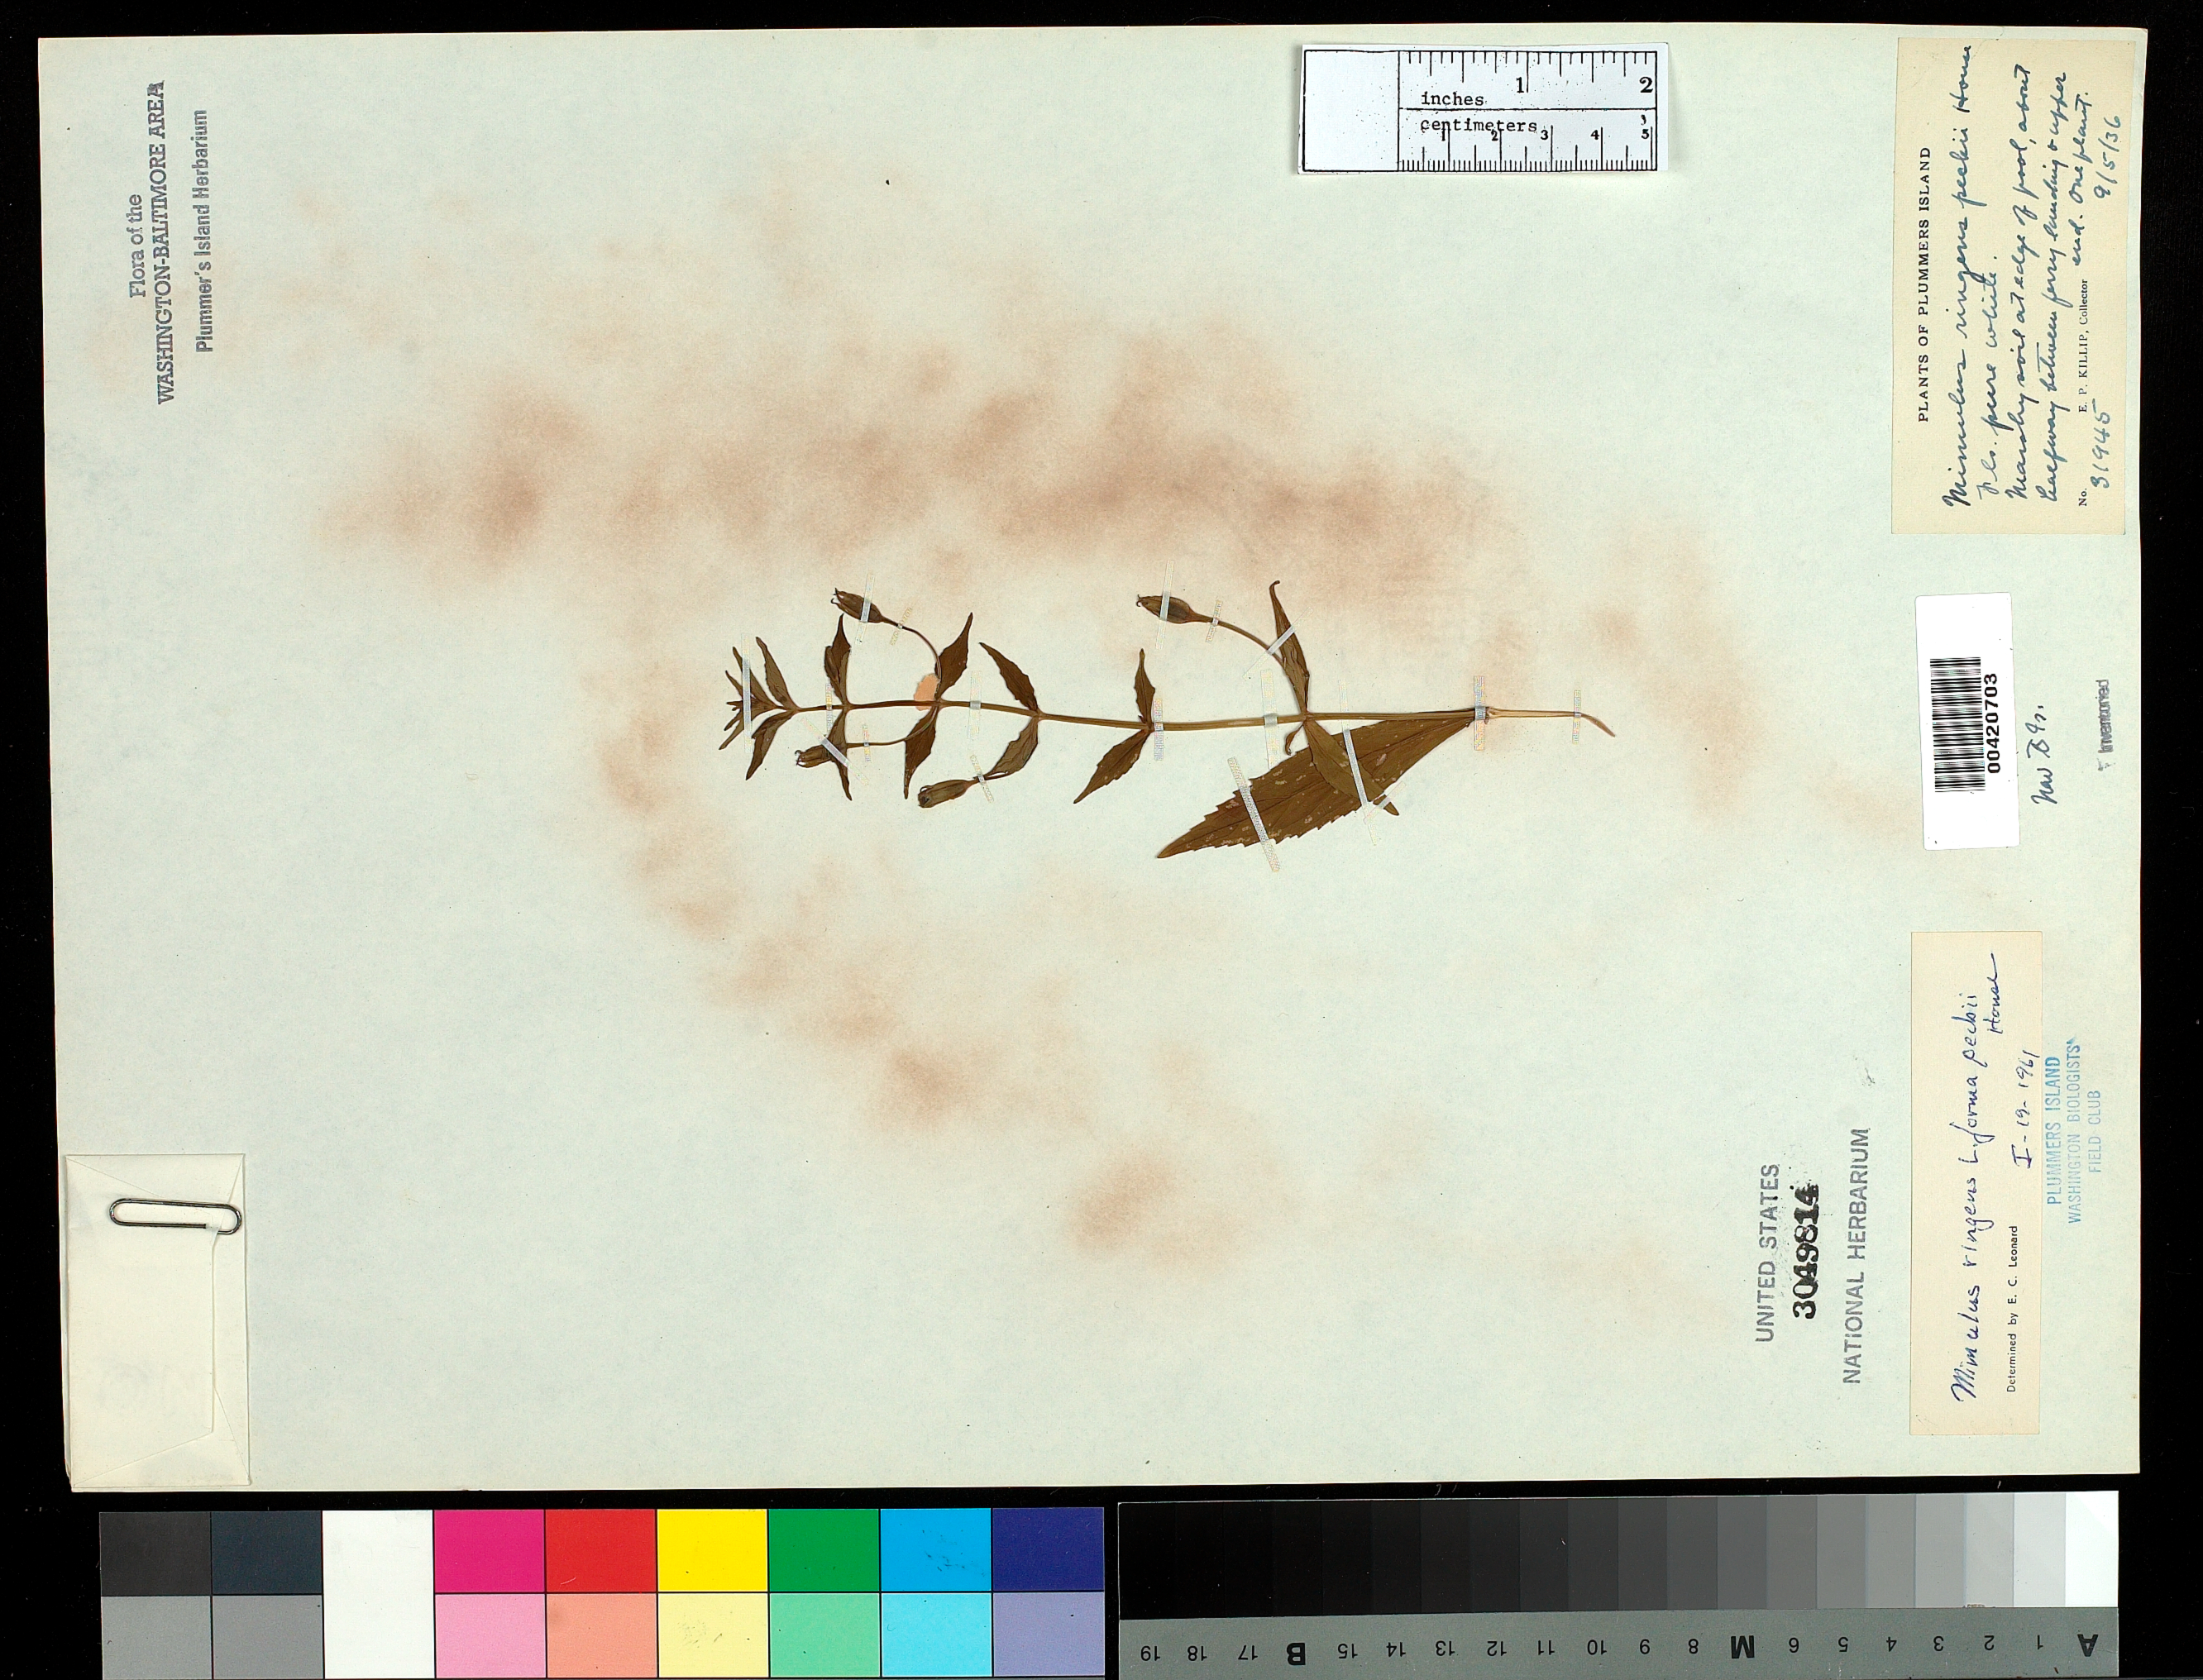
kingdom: Plantae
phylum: Tracheophyta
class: Magnoliopsida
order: Lamiales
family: Phrymaceae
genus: Mimulus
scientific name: Mimulus ringens var. peckii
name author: L.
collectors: E. P. Killip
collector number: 31945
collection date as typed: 05 Sep 1936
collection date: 1936-09-05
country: United States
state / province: Maryland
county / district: Montgomery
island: Plummers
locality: Plummer's Island; pool about Halfway between ferry landing & upper end C. & O. Canal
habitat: Marshy soil at edge of pool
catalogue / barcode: US 3049814